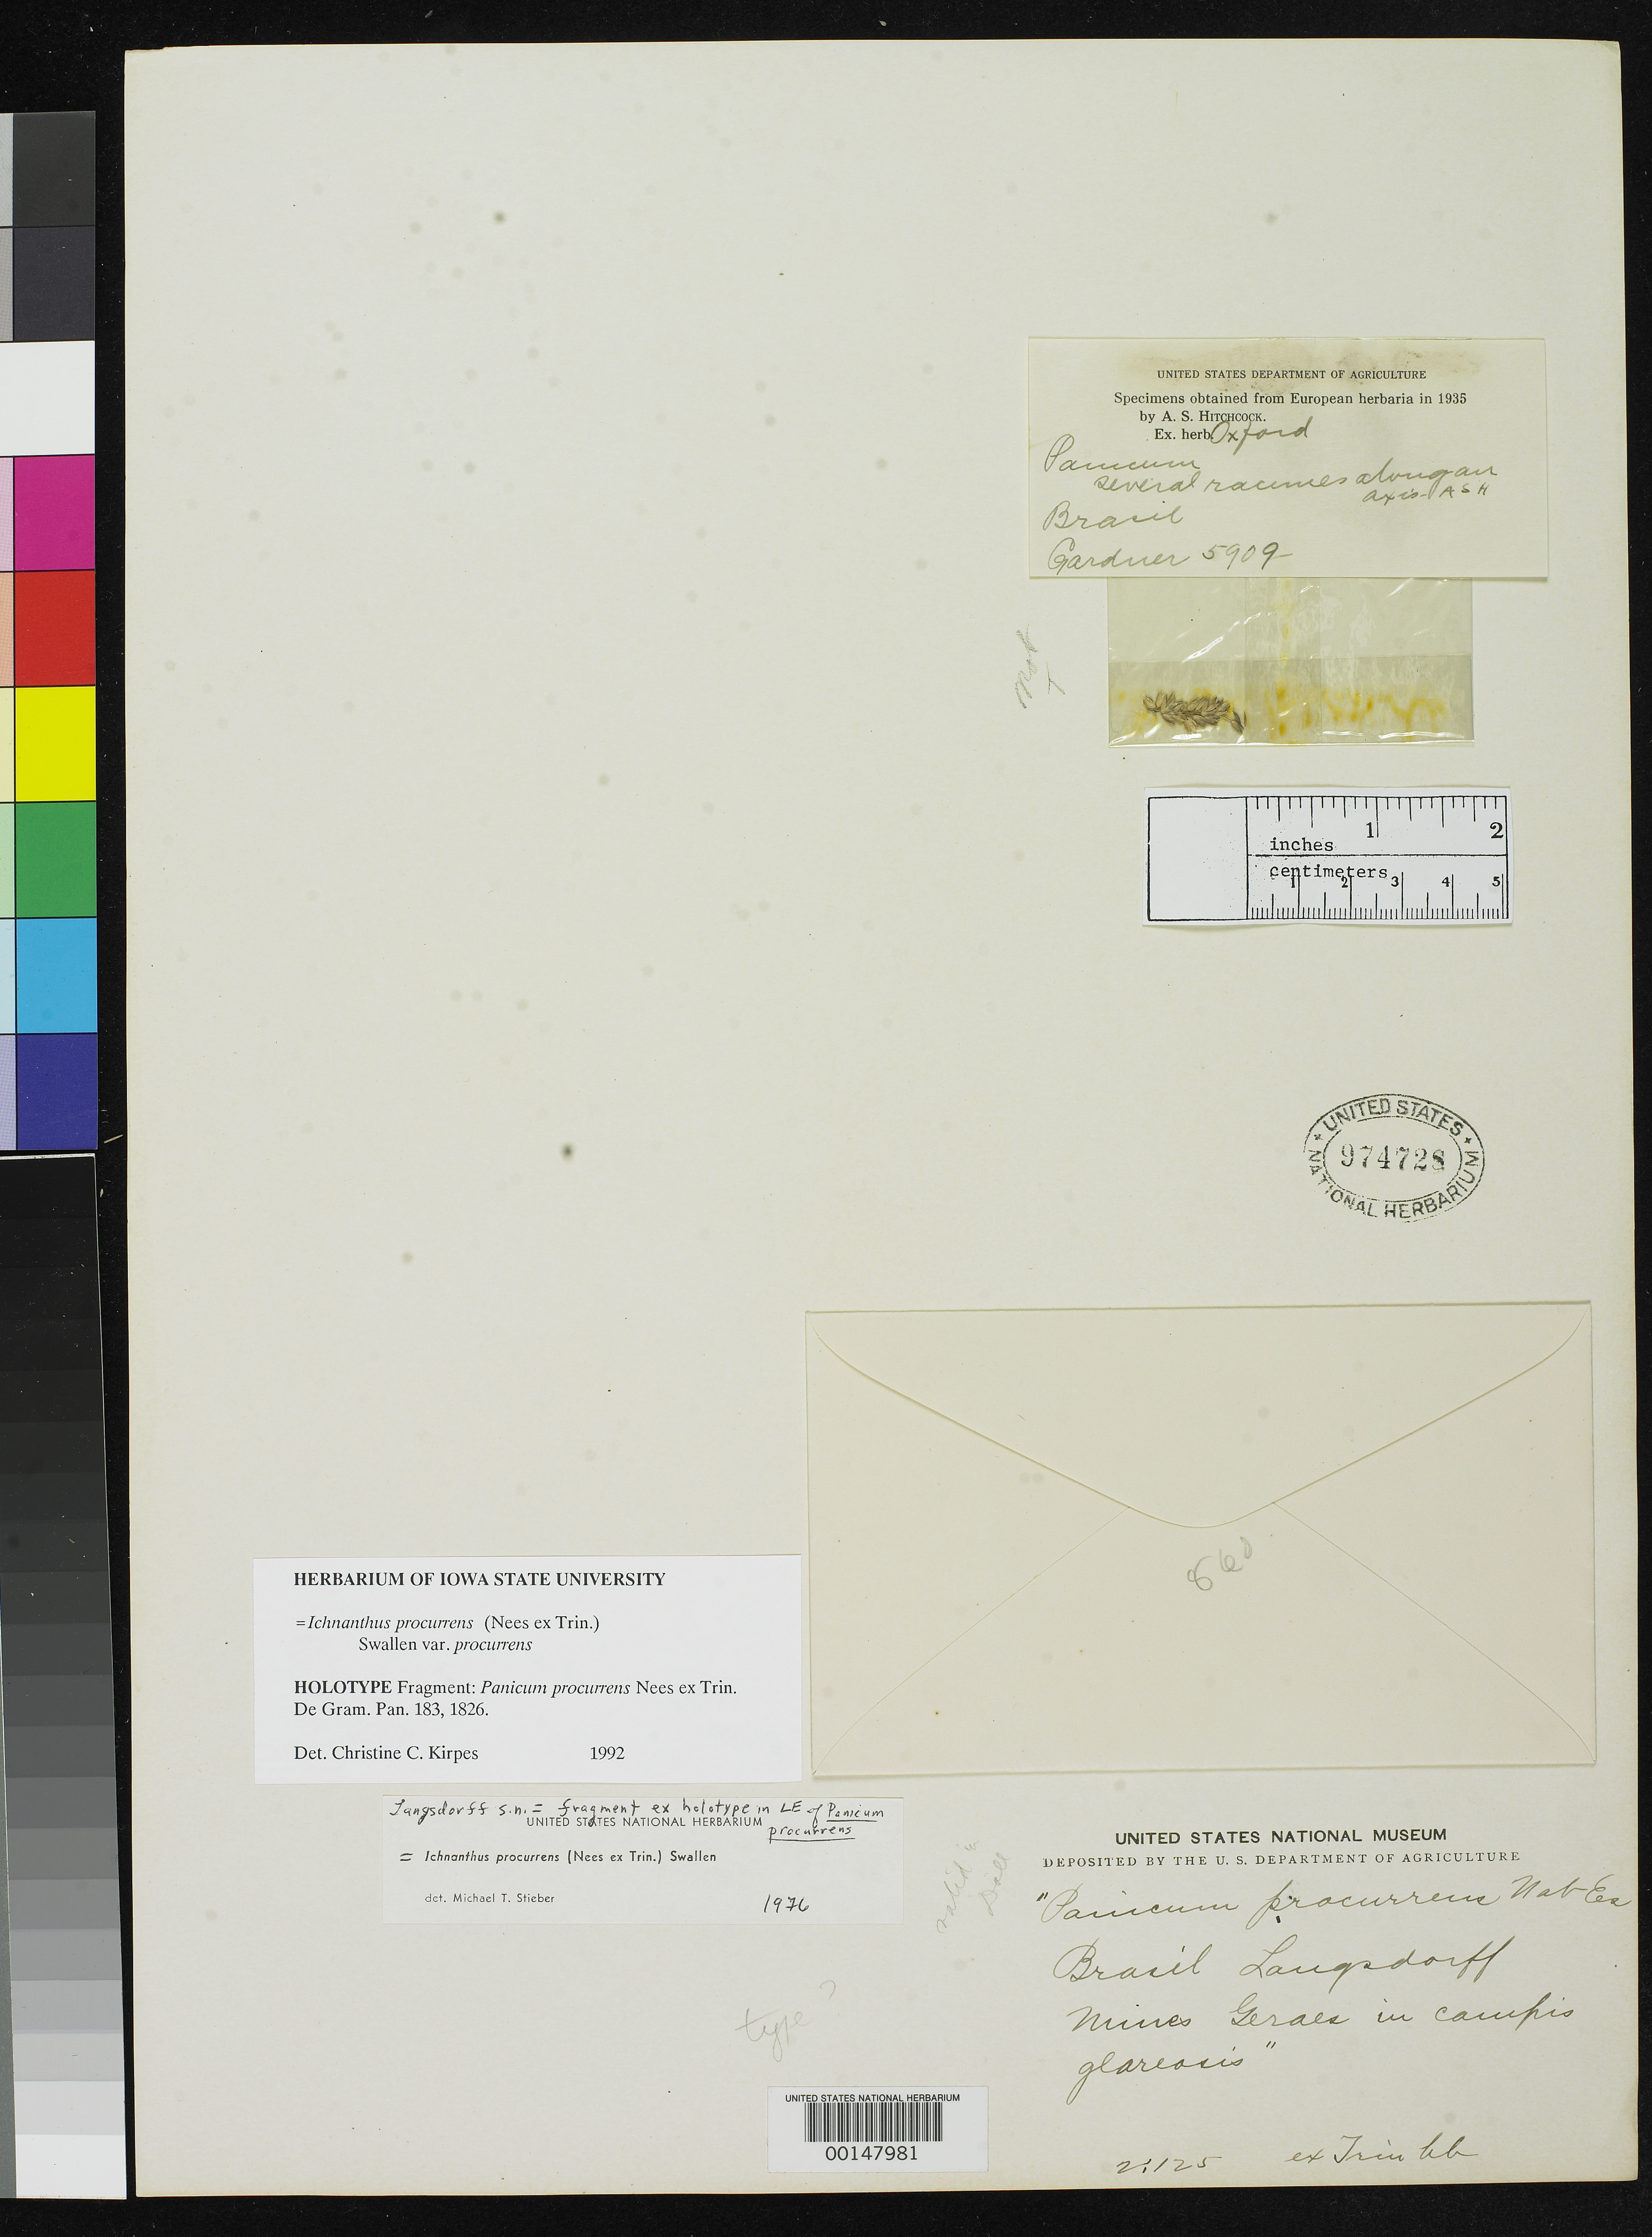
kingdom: Plantae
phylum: Tracheophyta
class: Liliopsida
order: Poales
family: Poaceae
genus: Panicum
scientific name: Panicum procurrens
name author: Nees ex Trin.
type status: Type Fragment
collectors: G. H. von Langsdorff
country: Brazil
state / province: Minas Gerais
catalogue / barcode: US 974728